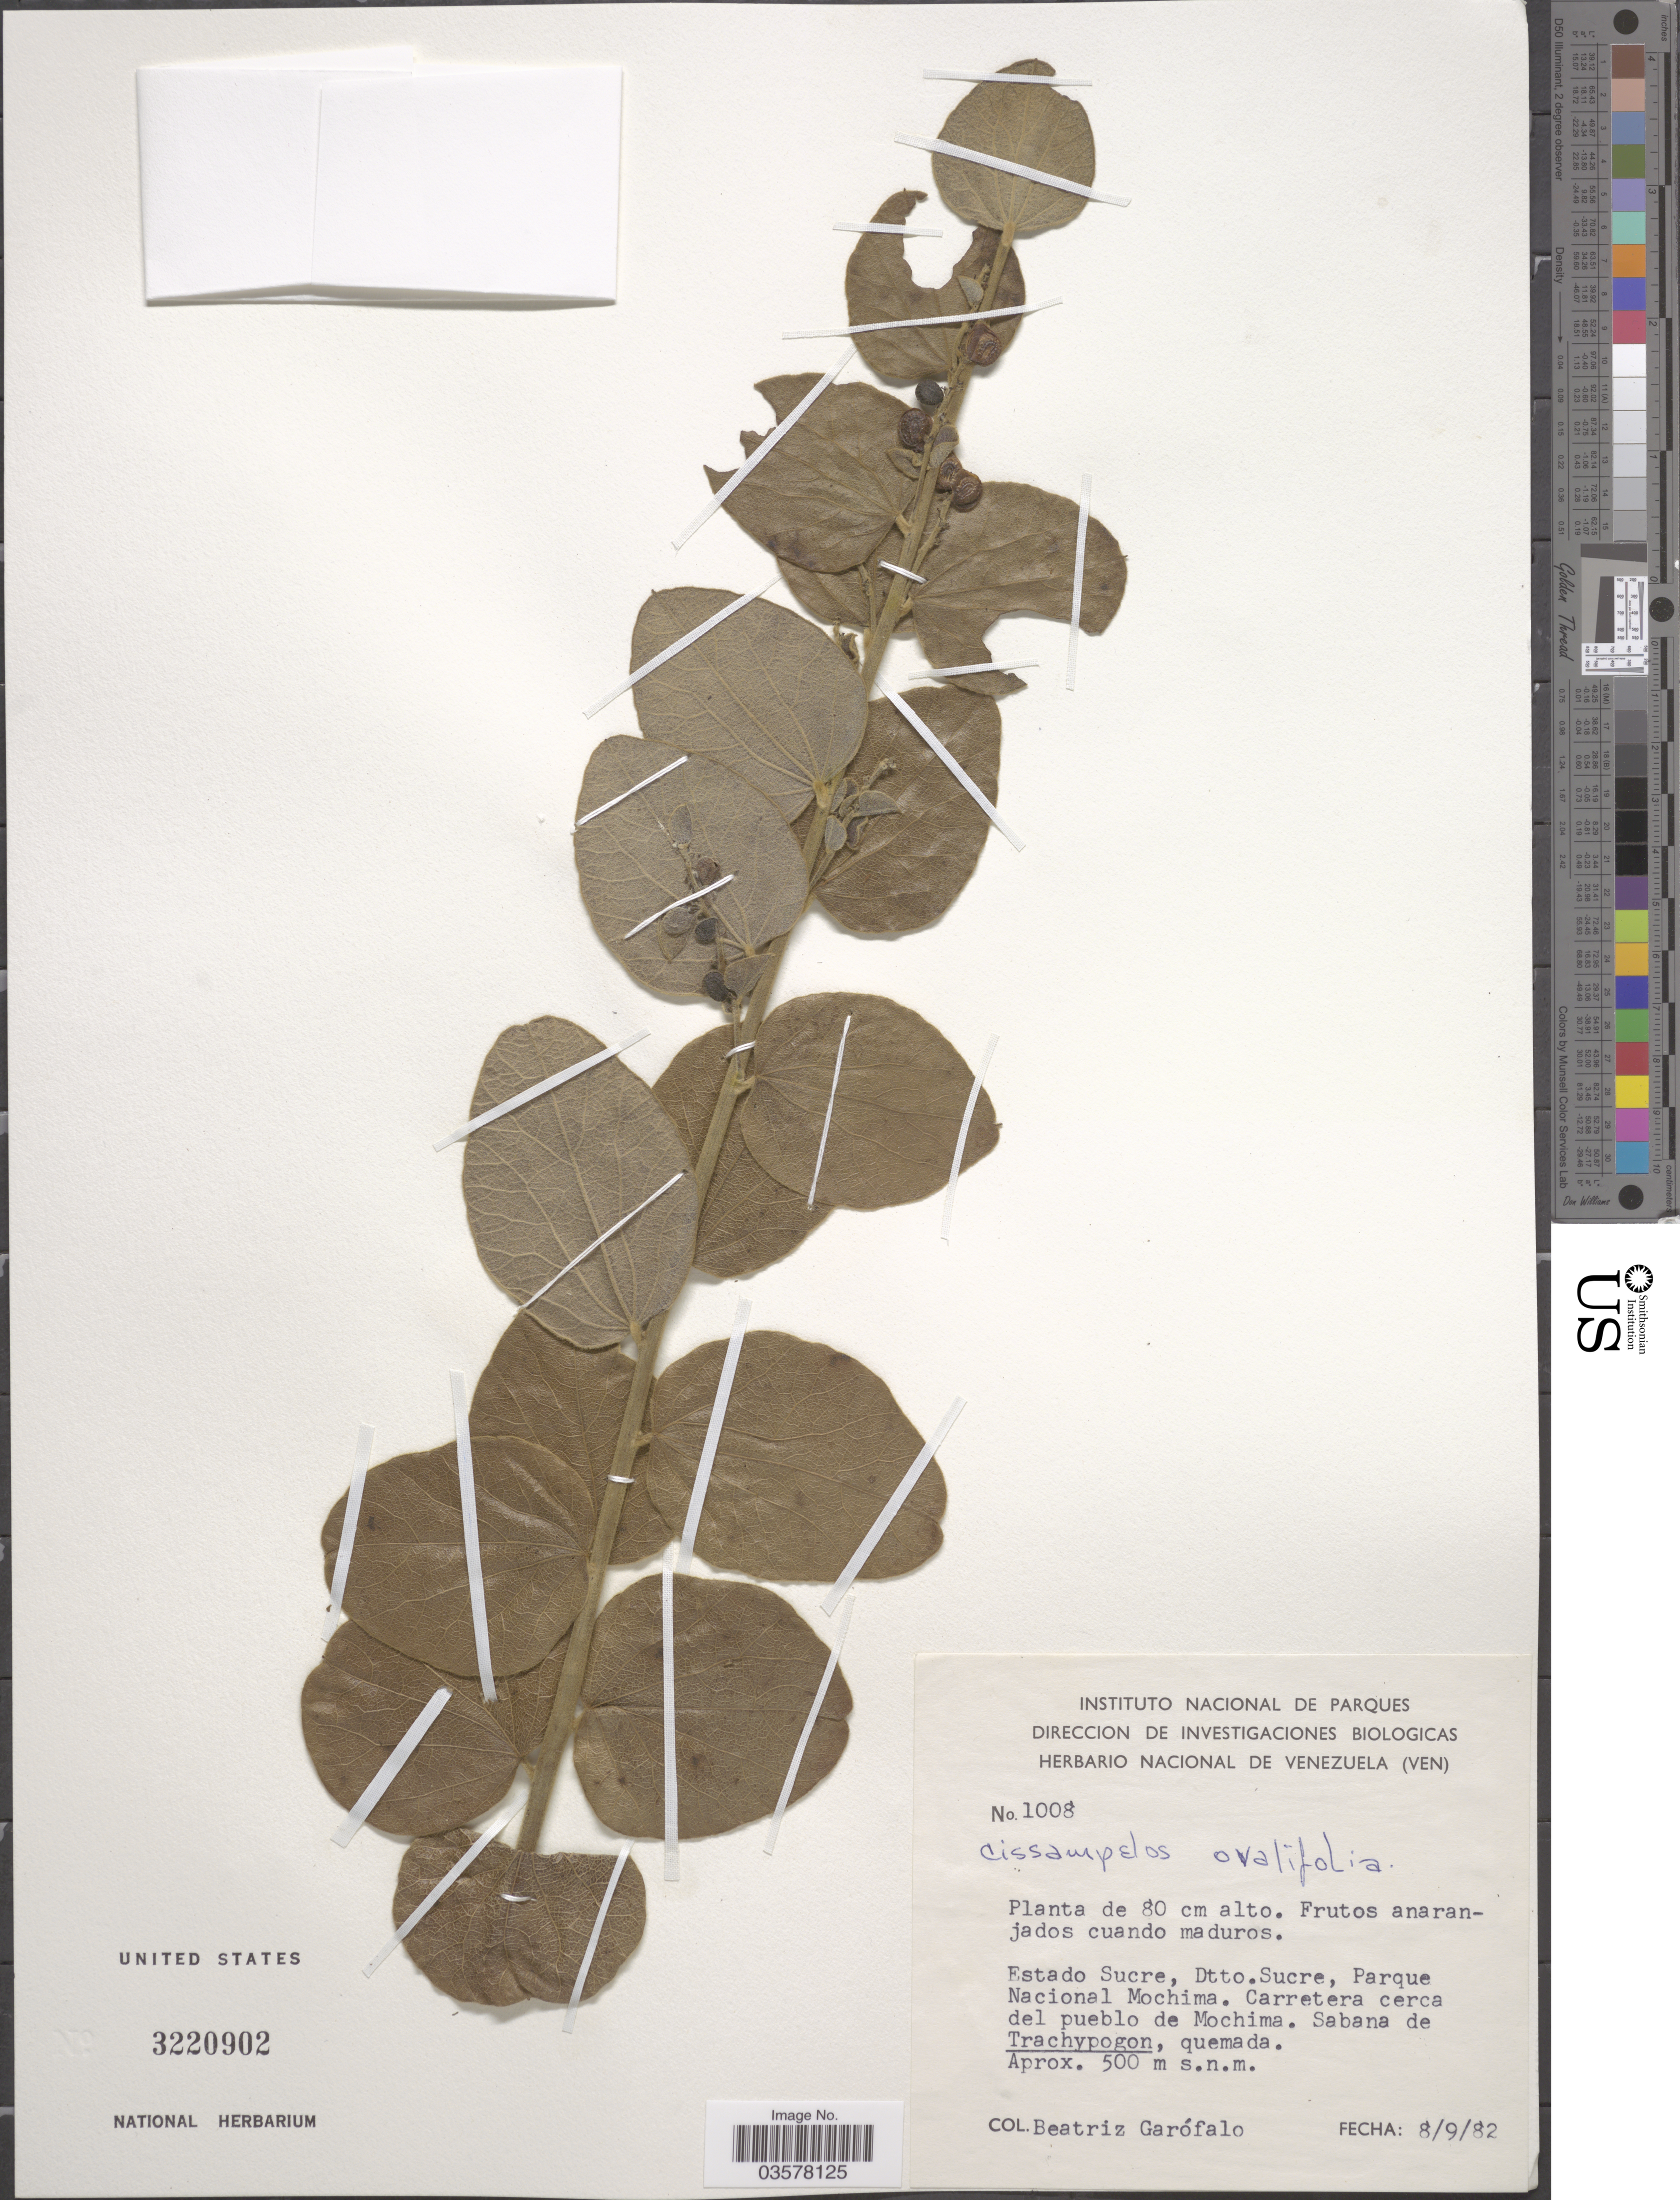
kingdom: Plantae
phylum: Tracheophyta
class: Magnoliopsida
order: Ranunculales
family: Menispermaceae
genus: Cissampelos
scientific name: Cissampelos ovalifolia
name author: DC.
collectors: B. Garofalo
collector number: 1008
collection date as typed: Transcribed d/m/y: 8/9/82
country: Venezuela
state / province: Sucre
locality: Dtto. Sucre, Parque Nacional Mochima. Carretera cerca del pueblo de Mochima.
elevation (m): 500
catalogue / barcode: US 3220902